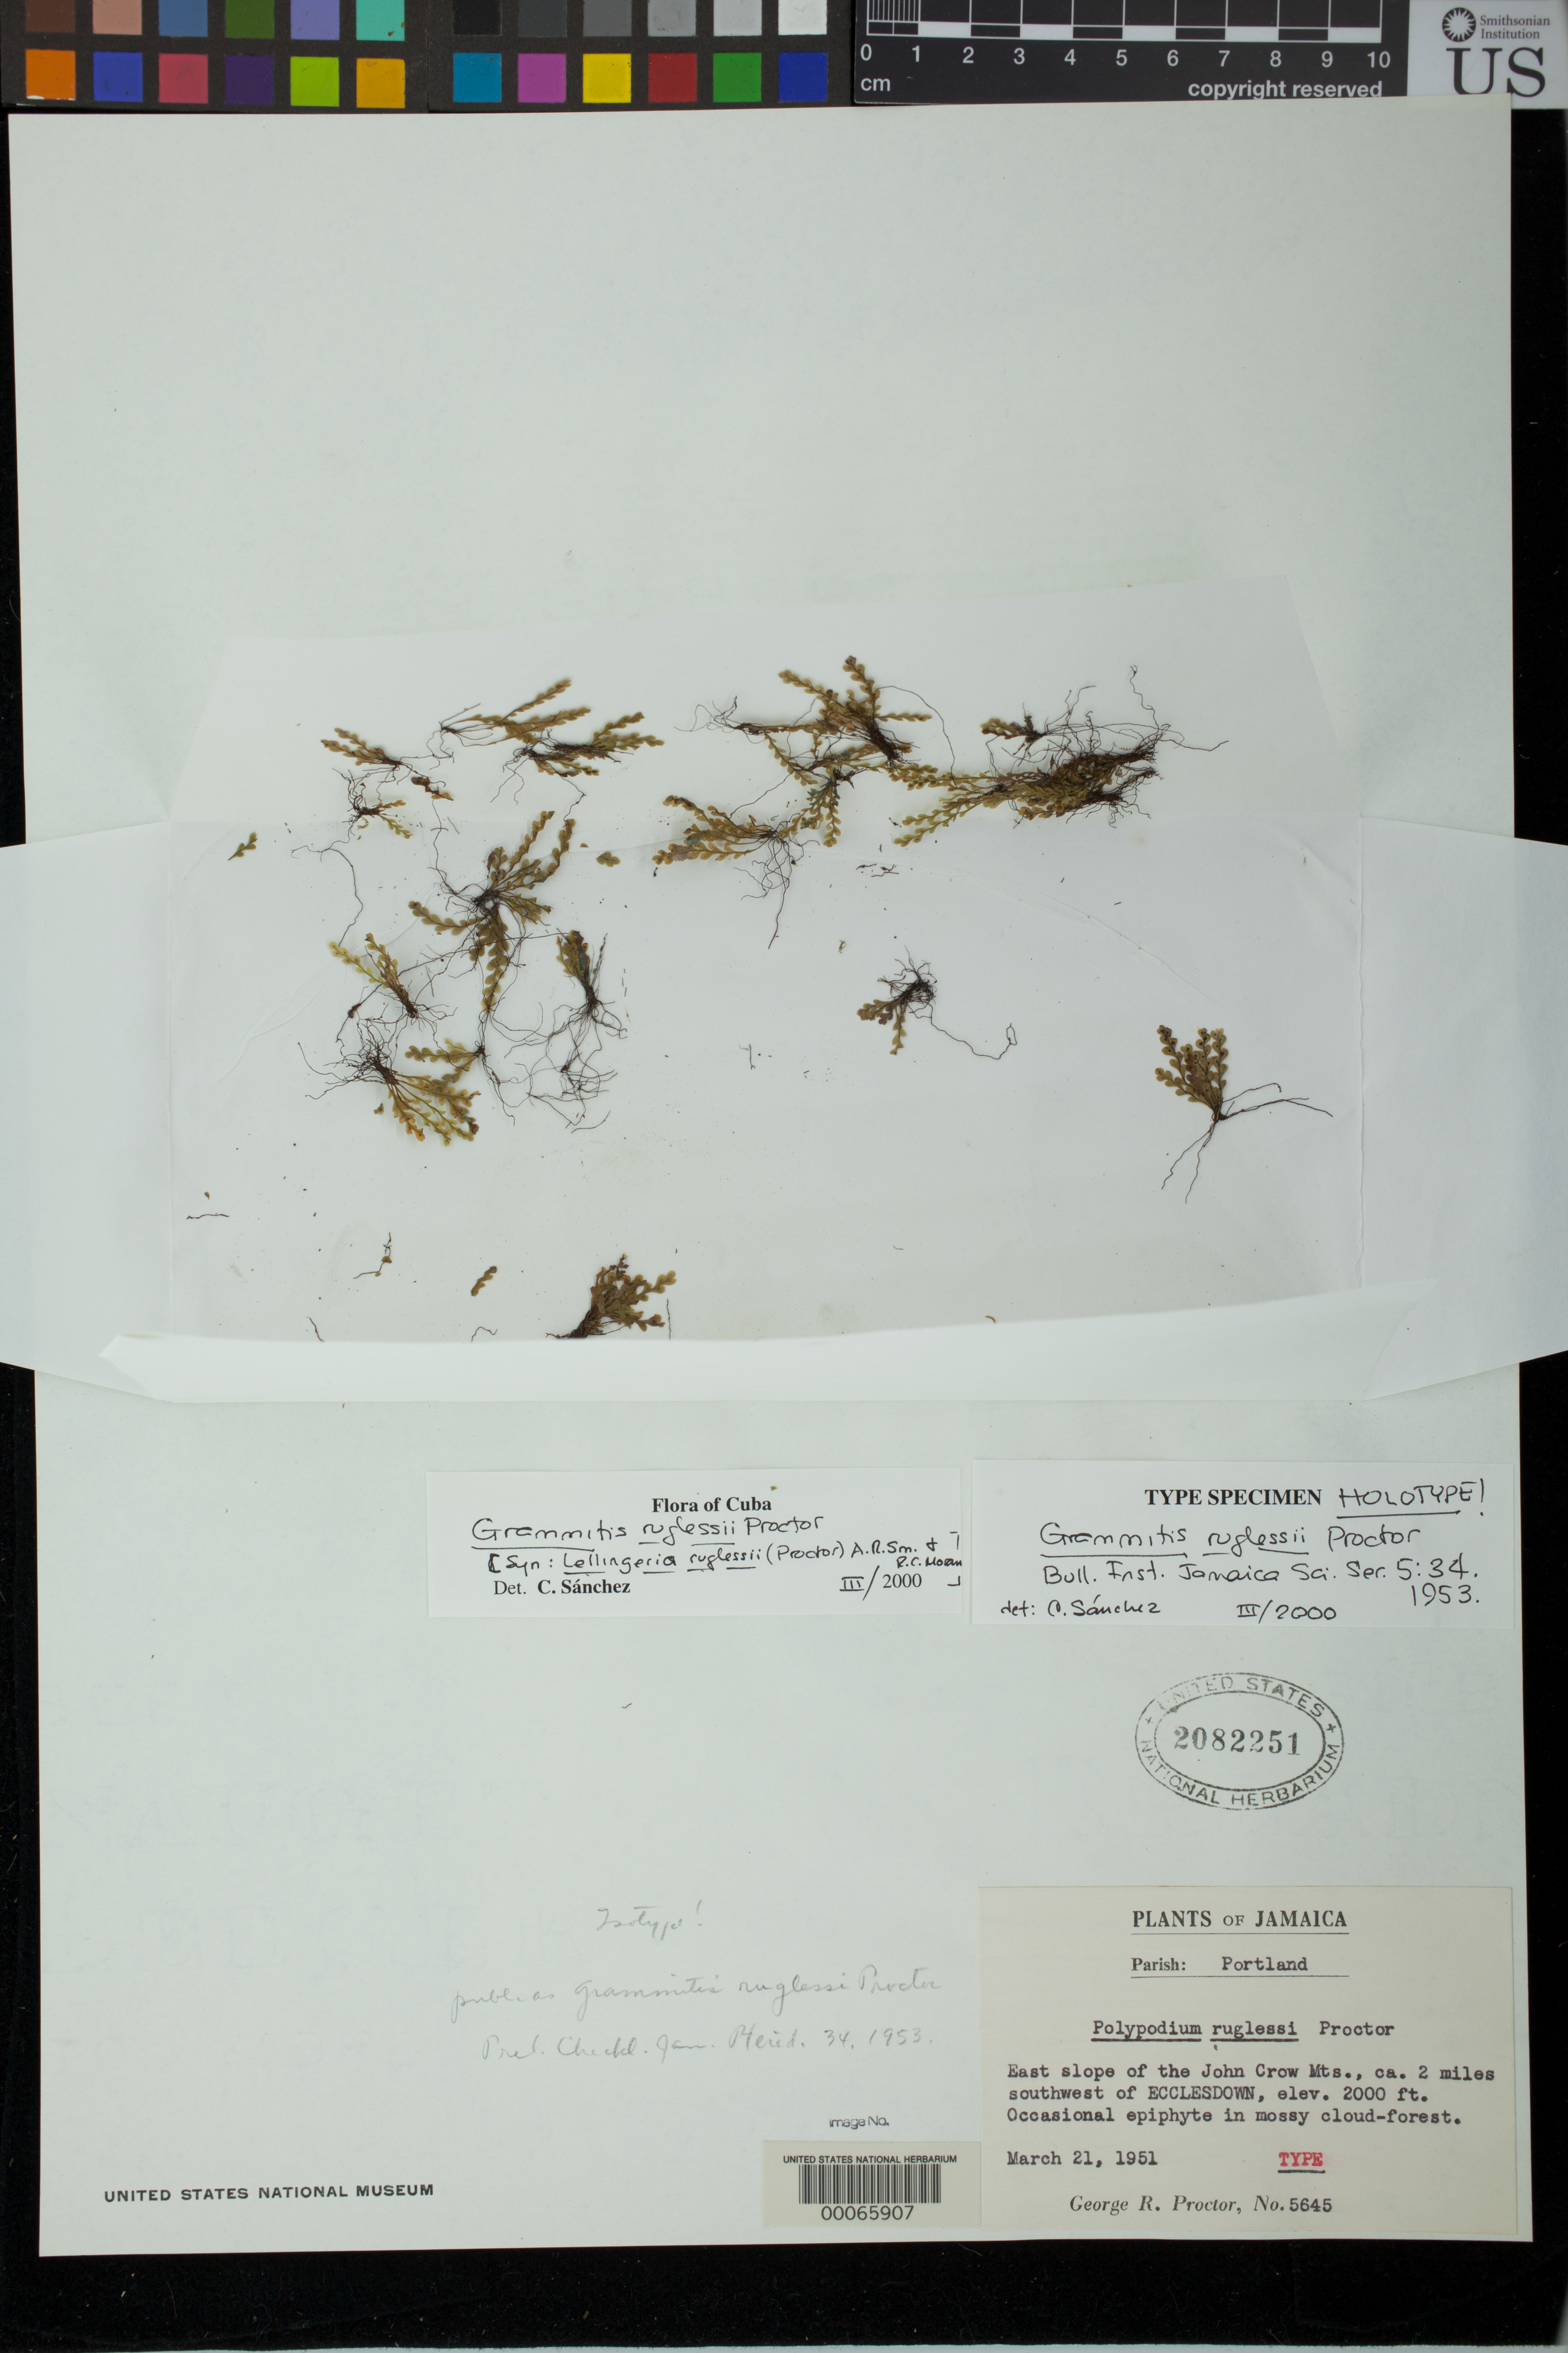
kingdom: Plantae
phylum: Tracheophyta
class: Polypodiopsida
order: Polypodiales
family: Polypodiaceae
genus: Grammitis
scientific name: Grammitis ruglesii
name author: Proctor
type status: Holotype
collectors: G. R. Proctor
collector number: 5645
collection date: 1951-03-21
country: Jamaica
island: Greater Antilles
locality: East slope of the John Crow Mts., ca. 2 miles southwest of Ecclesdown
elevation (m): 610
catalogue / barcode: US 2082251